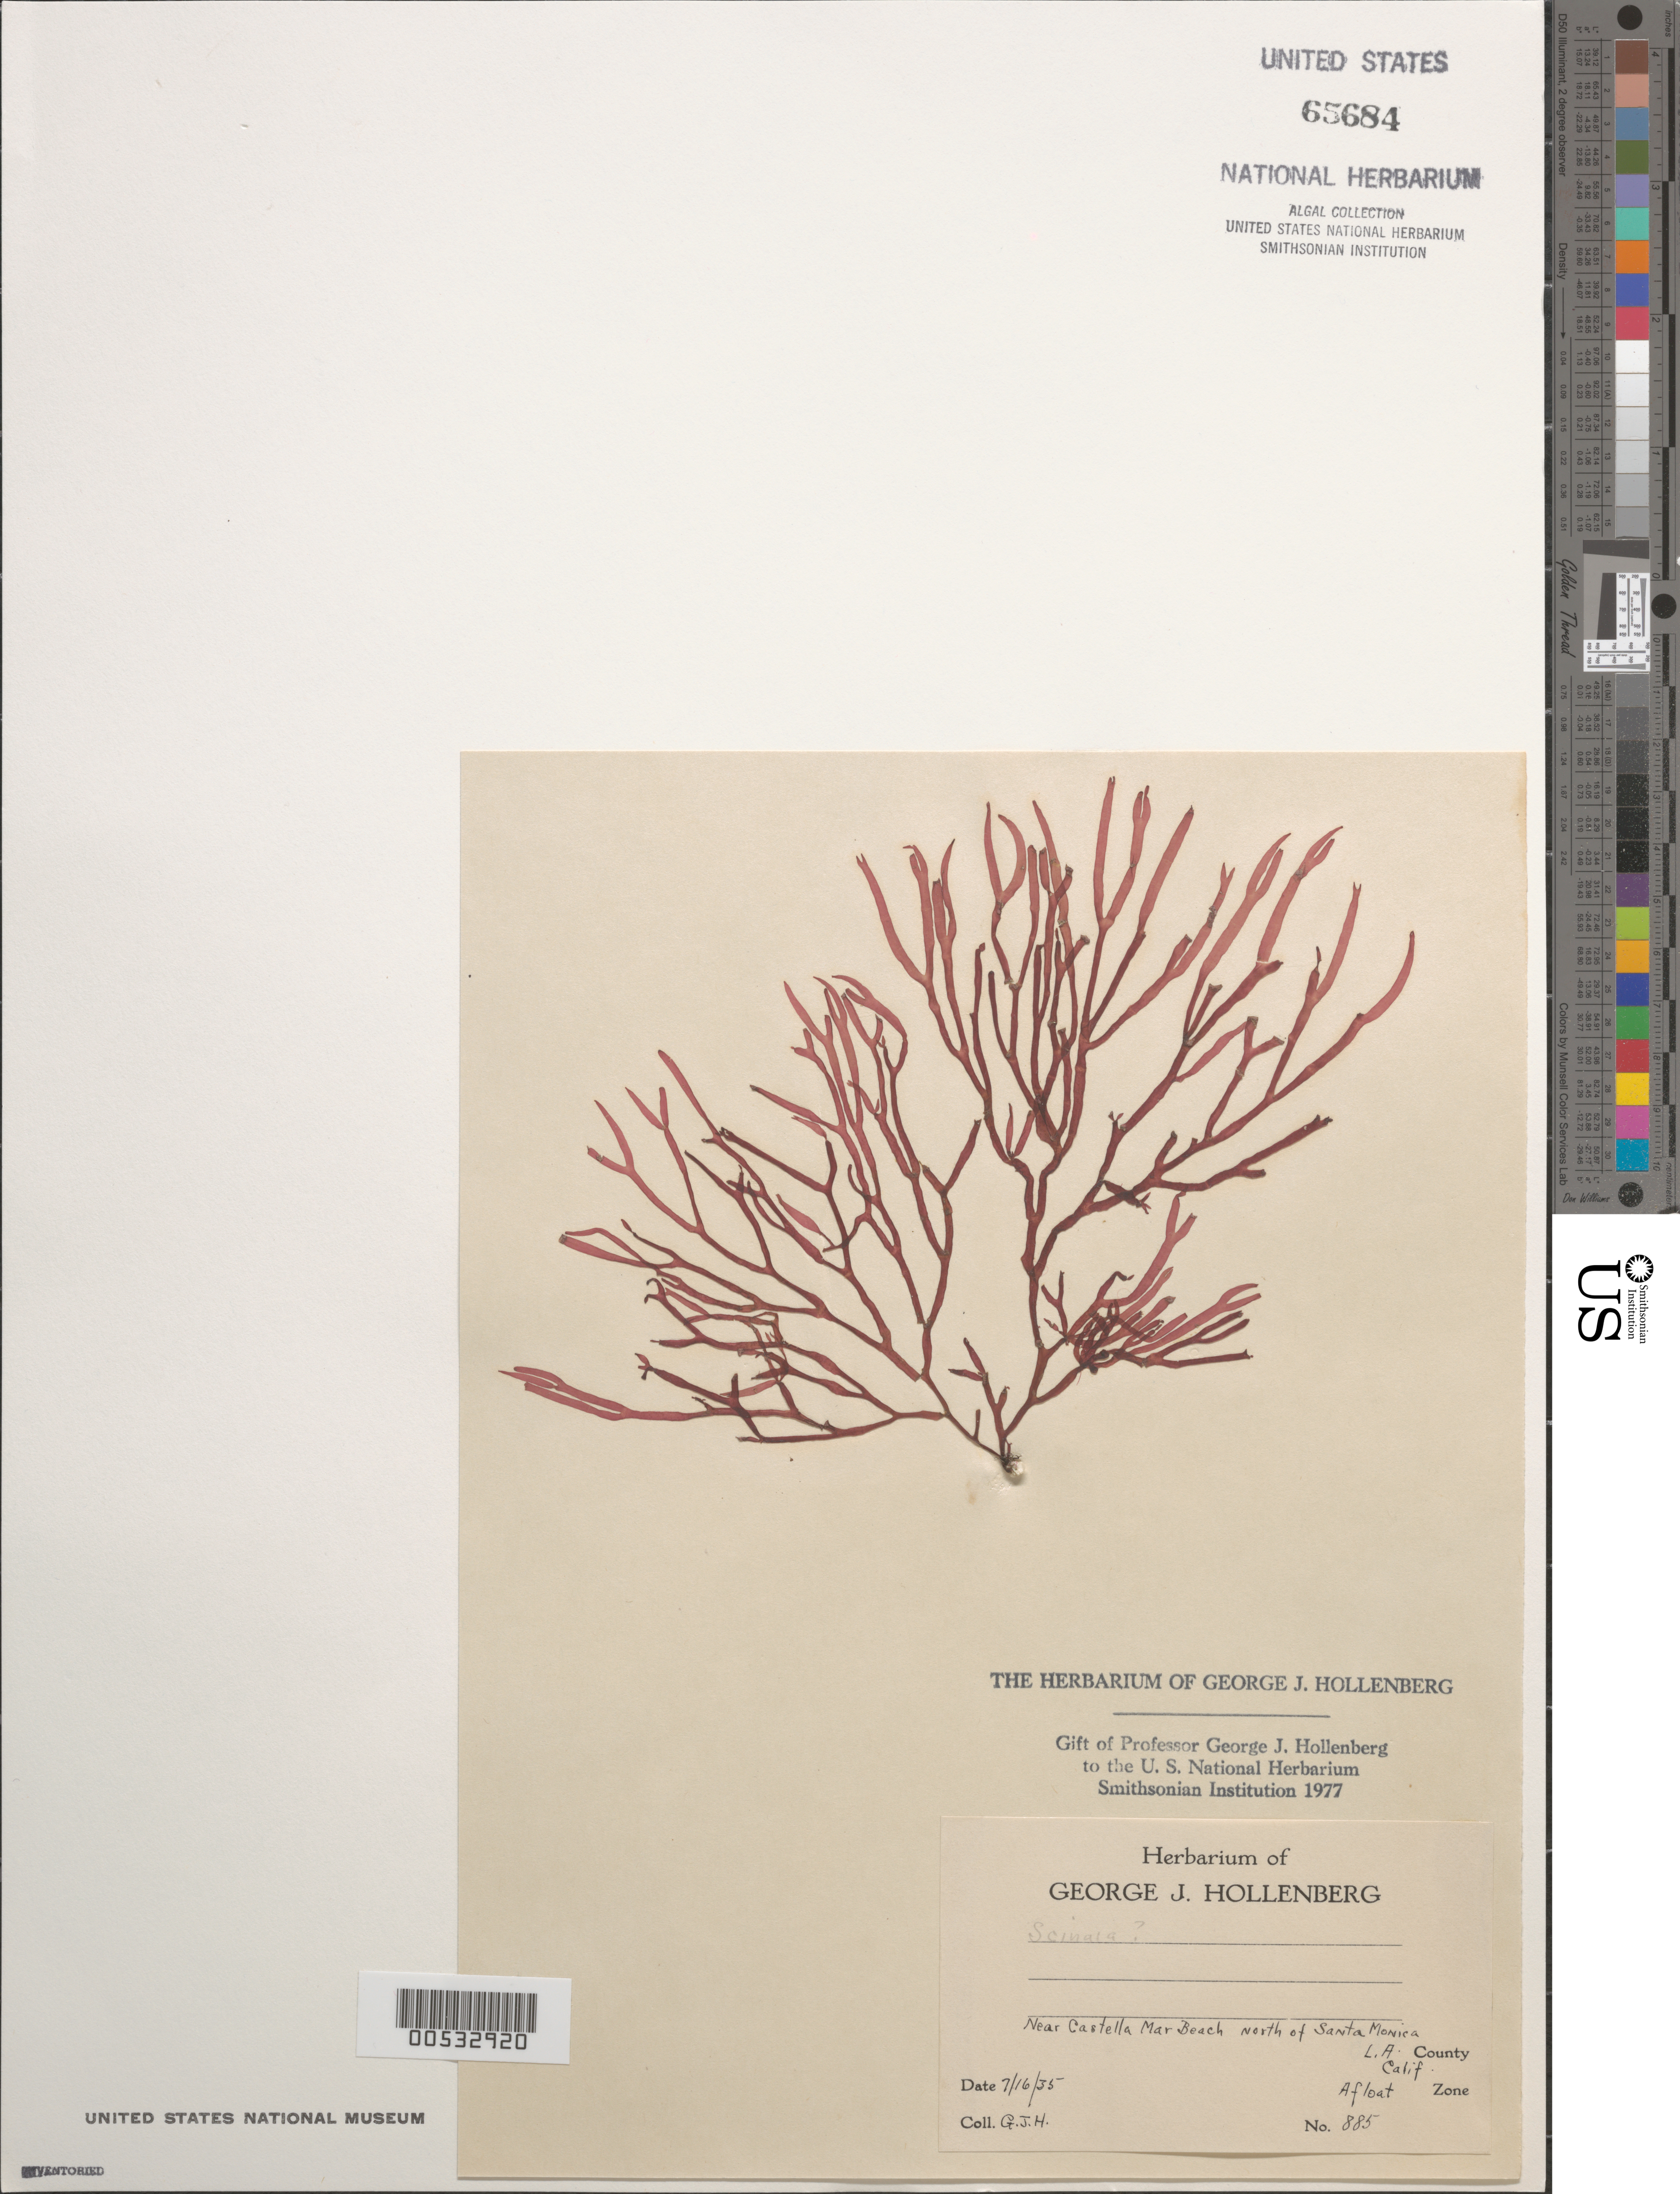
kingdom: Plantae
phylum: Rhodophyta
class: Florideophyceae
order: Nemaliales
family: Scinaiaceae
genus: Scinaia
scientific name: Scinaia sp.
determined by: Hollenberg, George J.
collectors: G. Hollenberg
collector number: GJH 885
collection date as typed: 16 Jul 1935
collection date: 1935-07-16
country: United States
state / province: California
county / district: Los Angeles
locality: Near Castle Mar Beach, north of Santa Monica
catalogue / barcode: US 65684